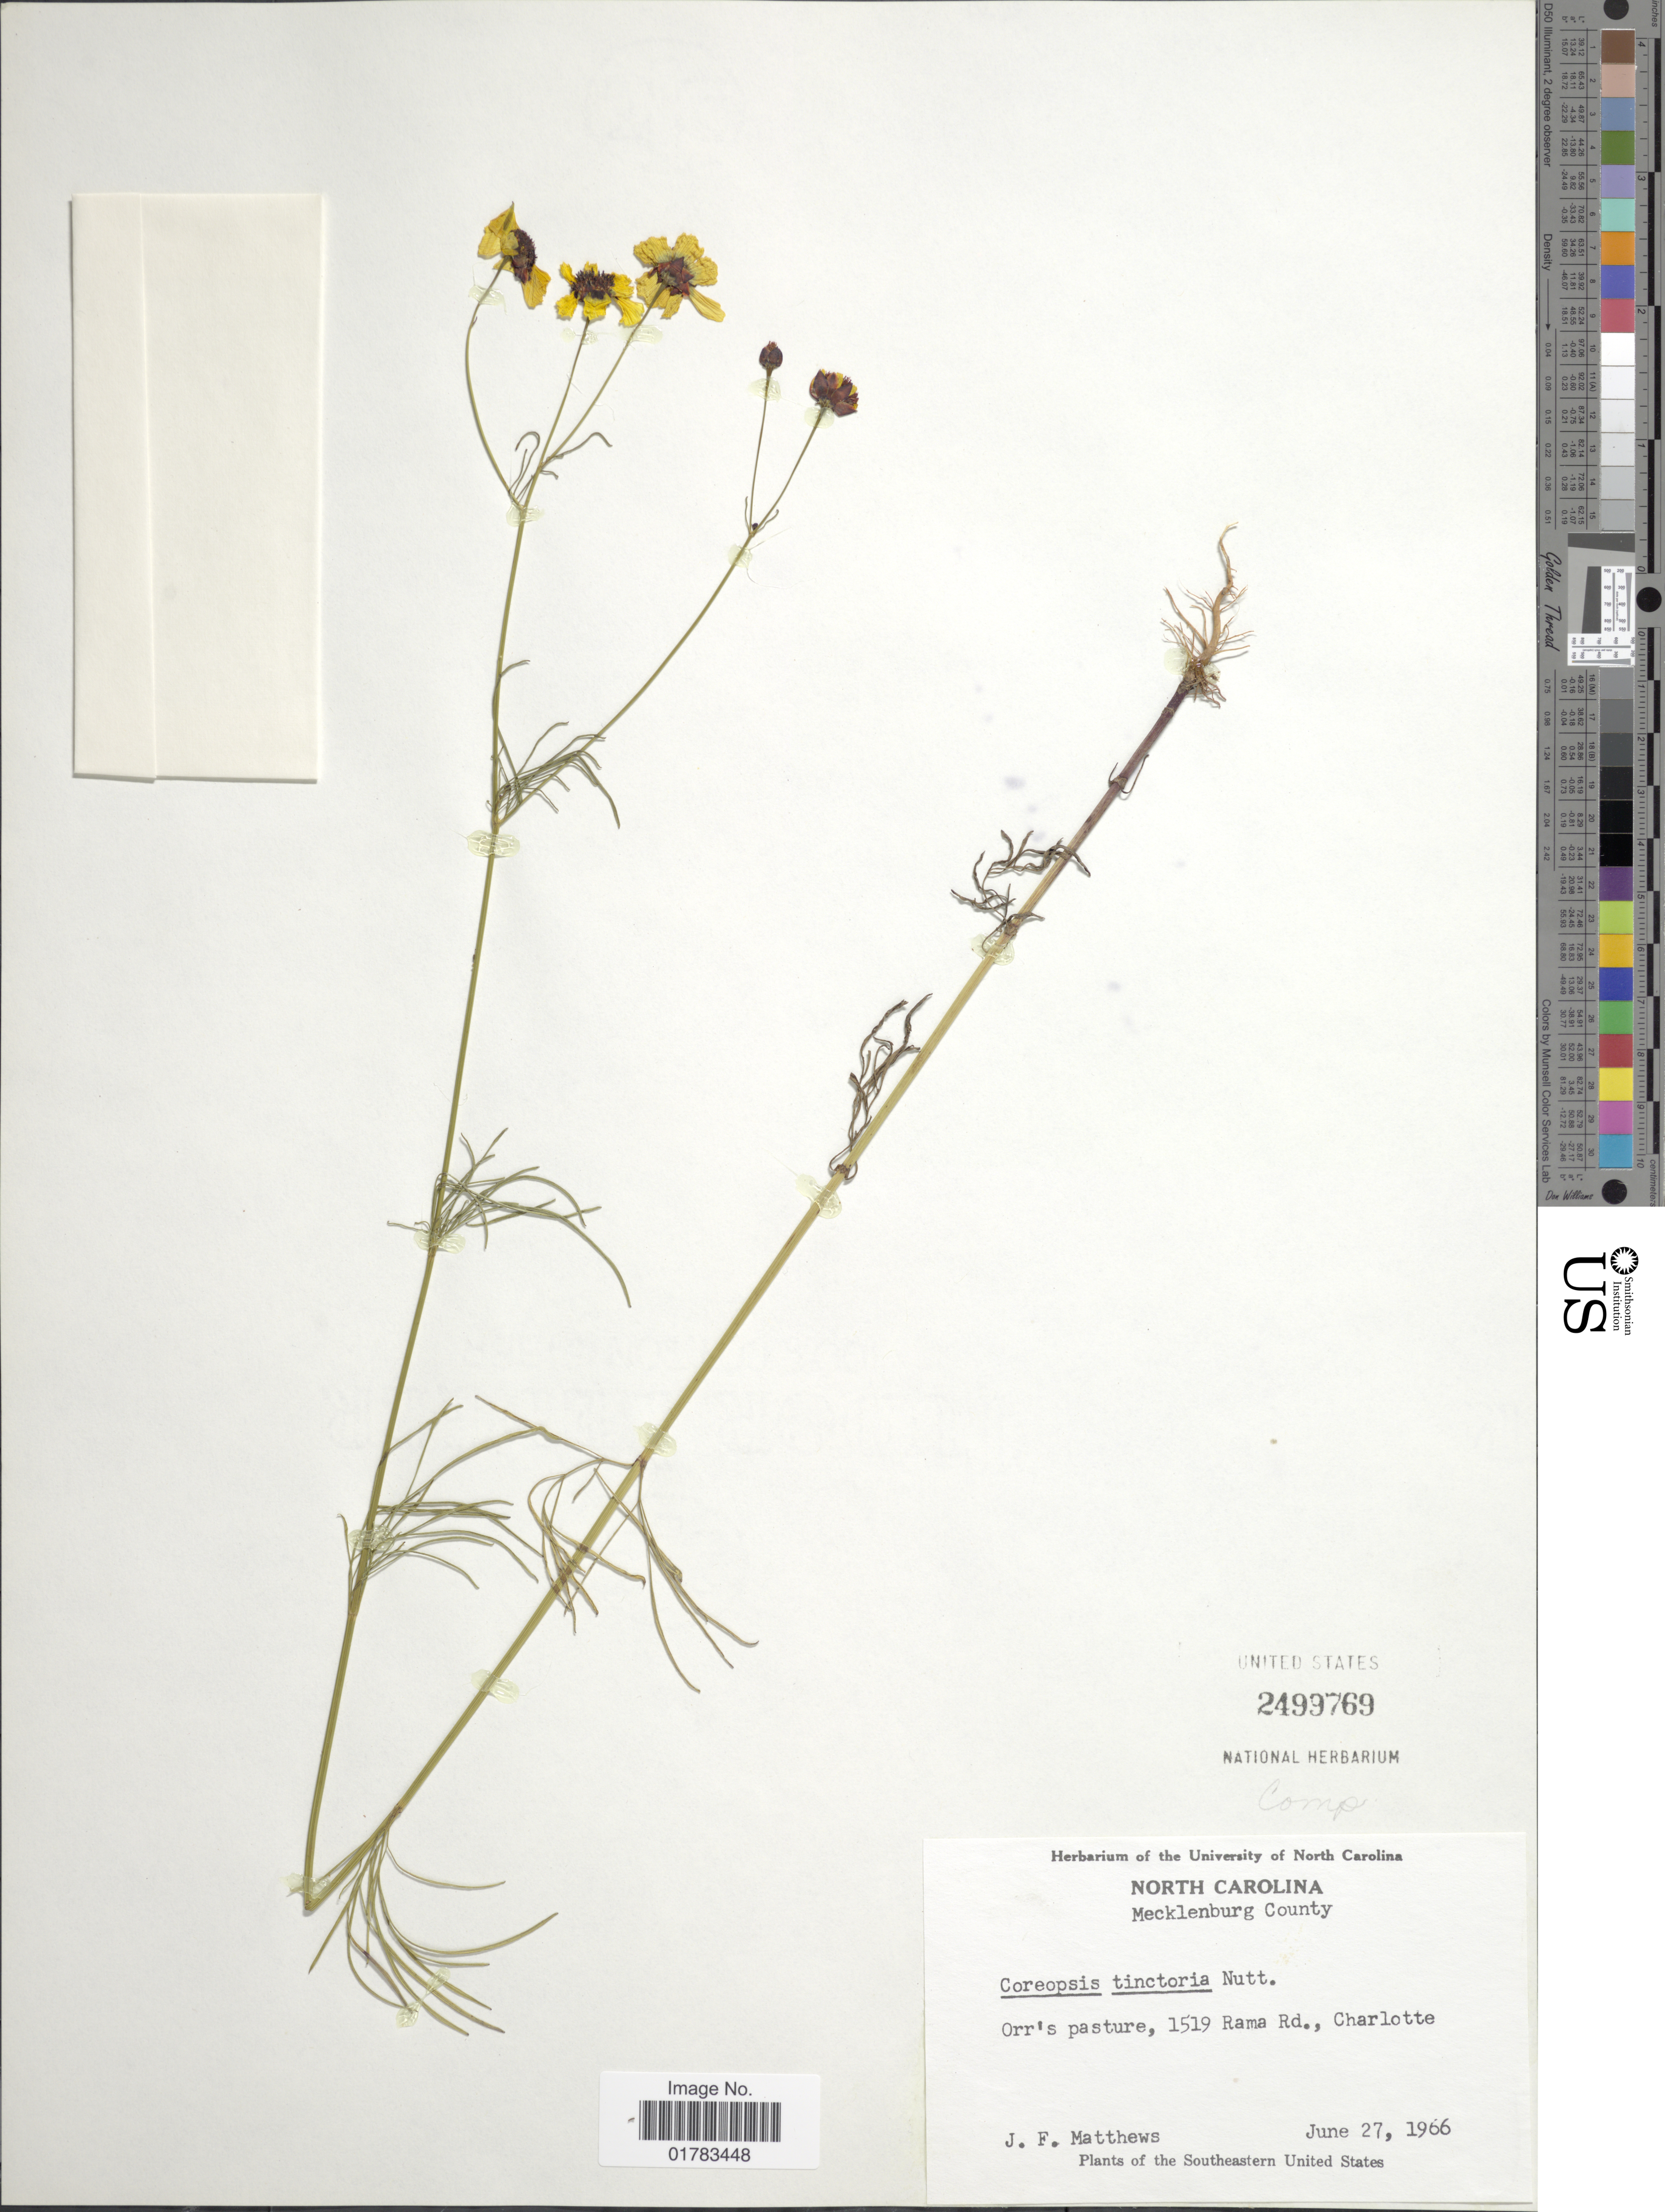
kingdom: Plantae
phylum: Tracheophyta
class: Magnoliopsida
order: Asterales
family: Asteraceae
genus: Coreopsis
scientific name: Coreopsis tinctoria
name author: Nutt.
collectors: J. F. Matthews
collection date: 1966-06-27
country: United States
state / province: North Carolina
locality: Mecklenburg County, Orr's pasture, 1519 Rama Rd., Charlotte, Southeastern United States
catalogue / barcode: US 2499769